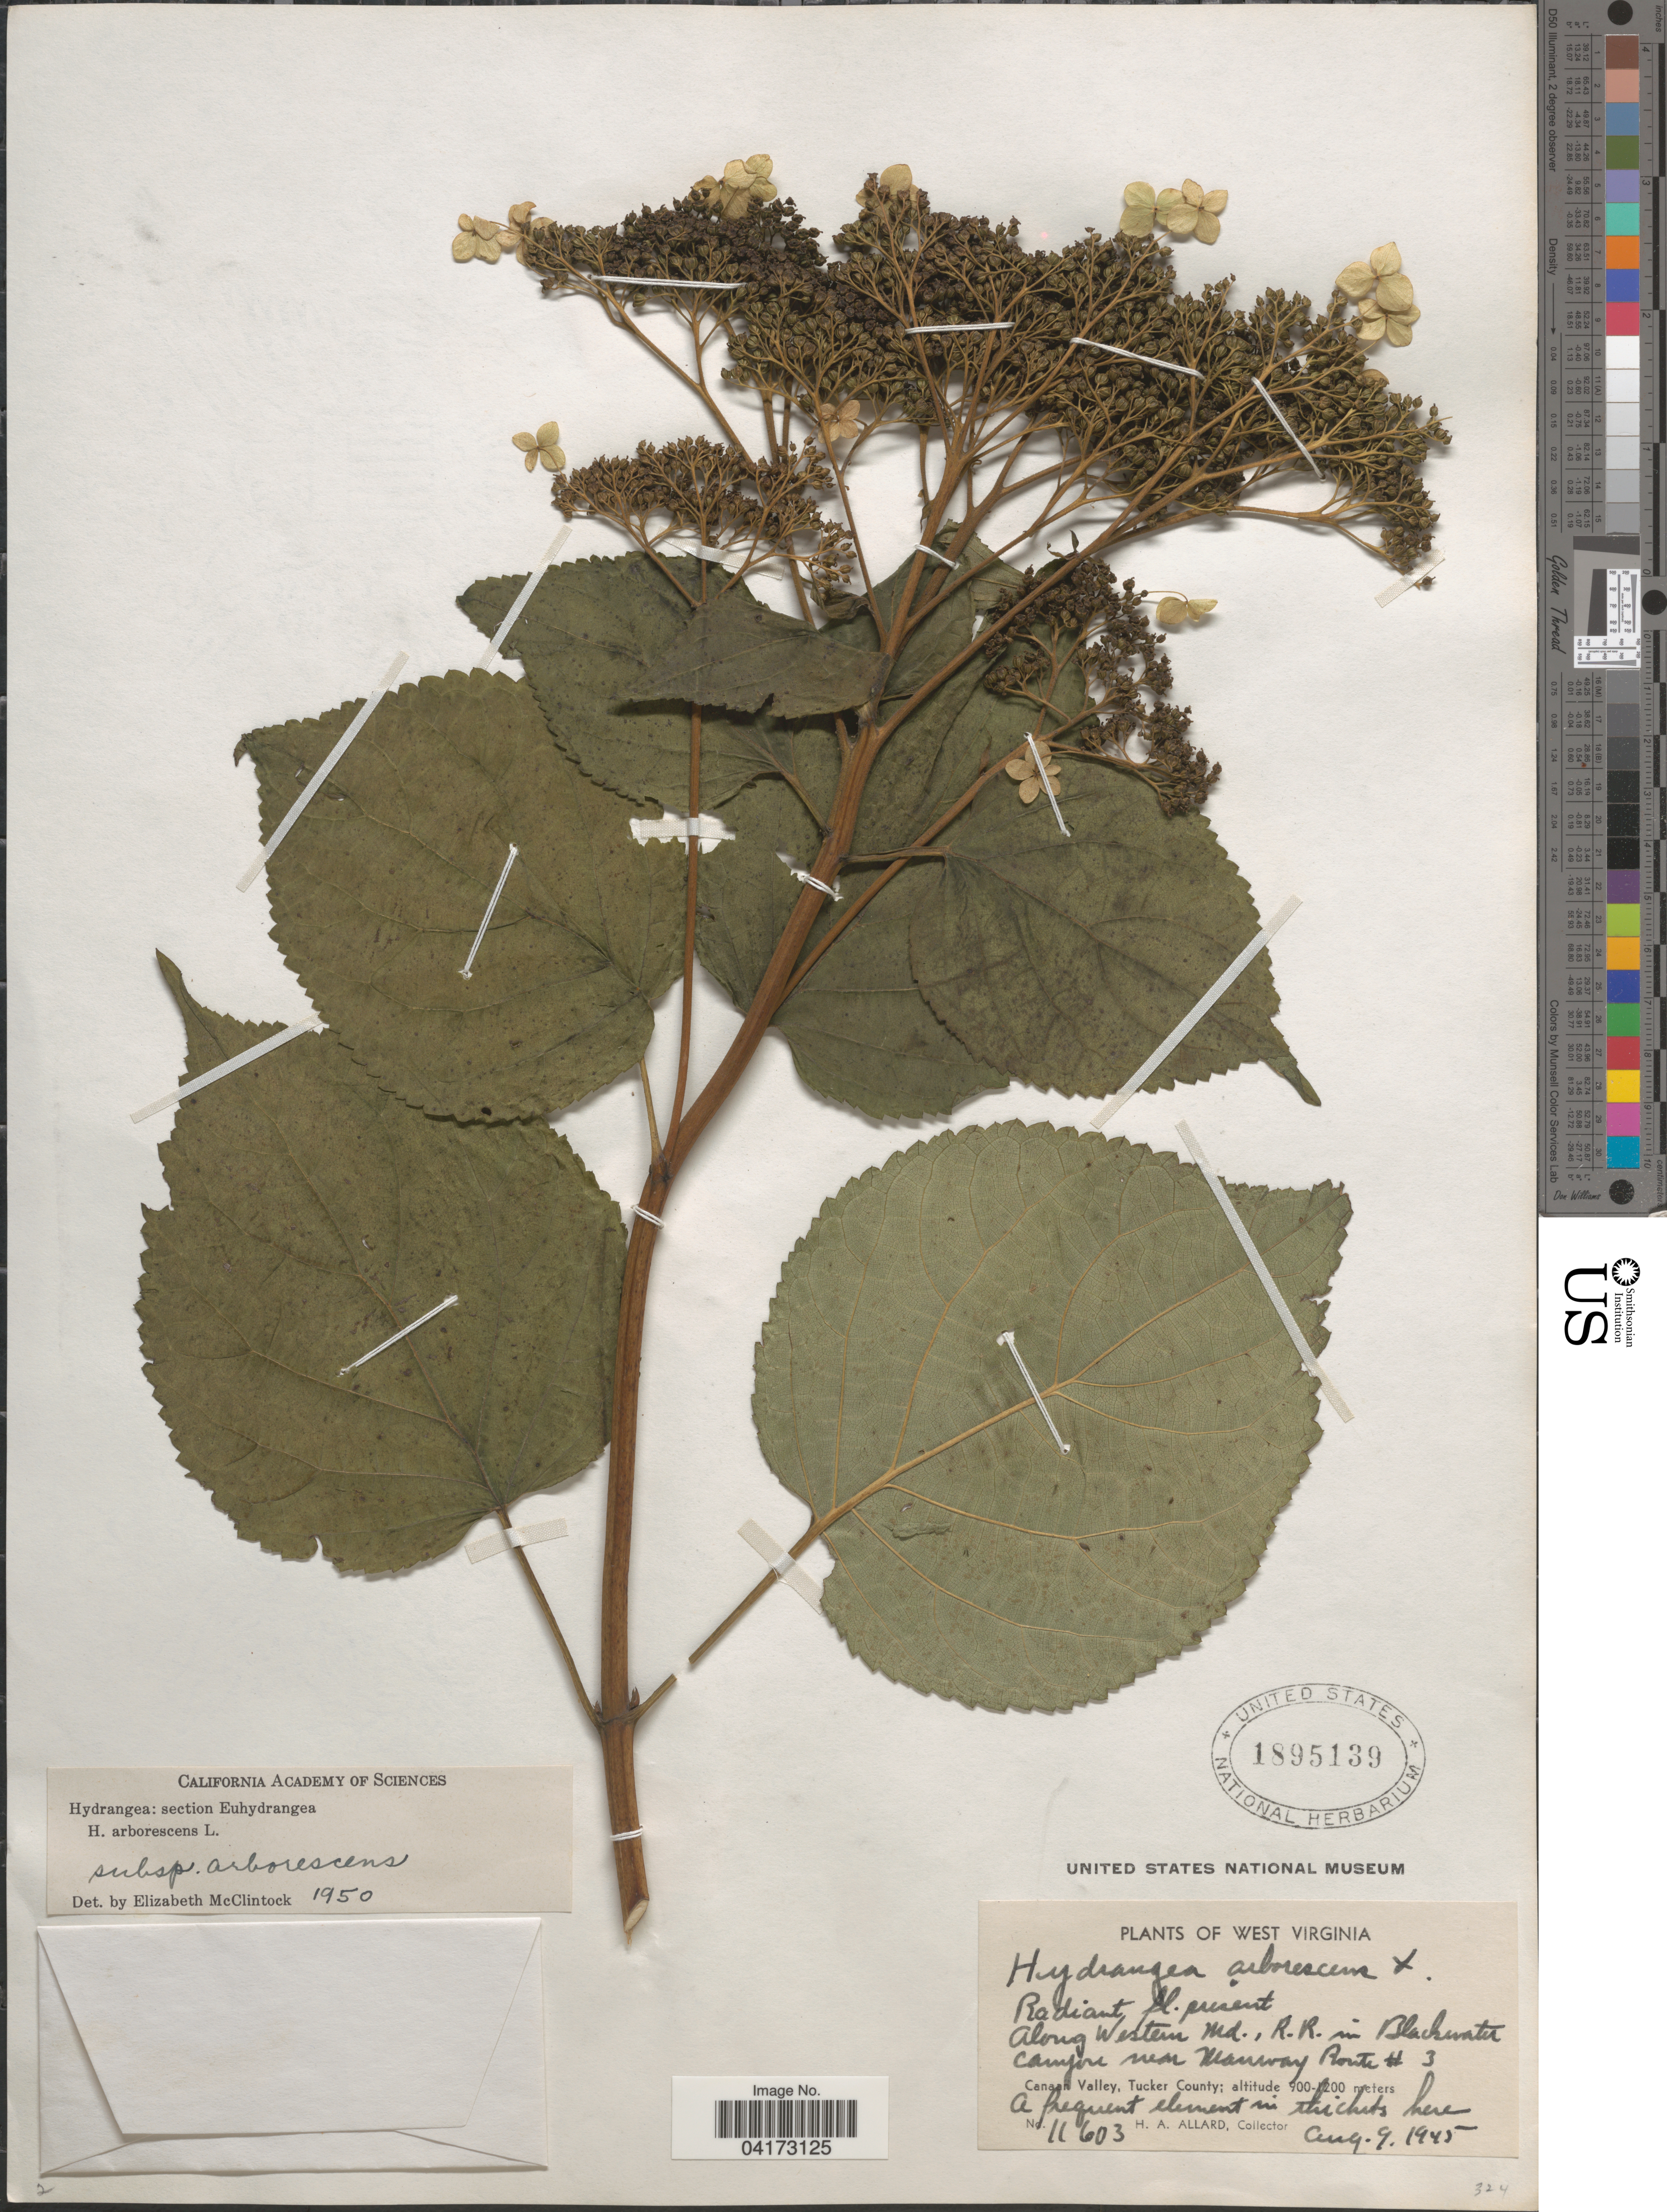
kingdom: Plantae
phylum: Tracheophyta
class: Magnoliopsida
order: Cornales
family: Hydrangeaceae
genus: Hydrangea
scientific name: Hydrangea arborescens subsp. arborescens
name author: L.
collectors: H. A. Allard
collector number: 11603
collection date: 1945-08-09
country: United States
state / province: West Virginia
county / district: Tucker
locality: Along Western Md., R.R. in Blackwater canyon near Manway Route # 3. Canaan Valley, Tucker County.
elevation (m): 900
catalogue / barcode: US 1895139